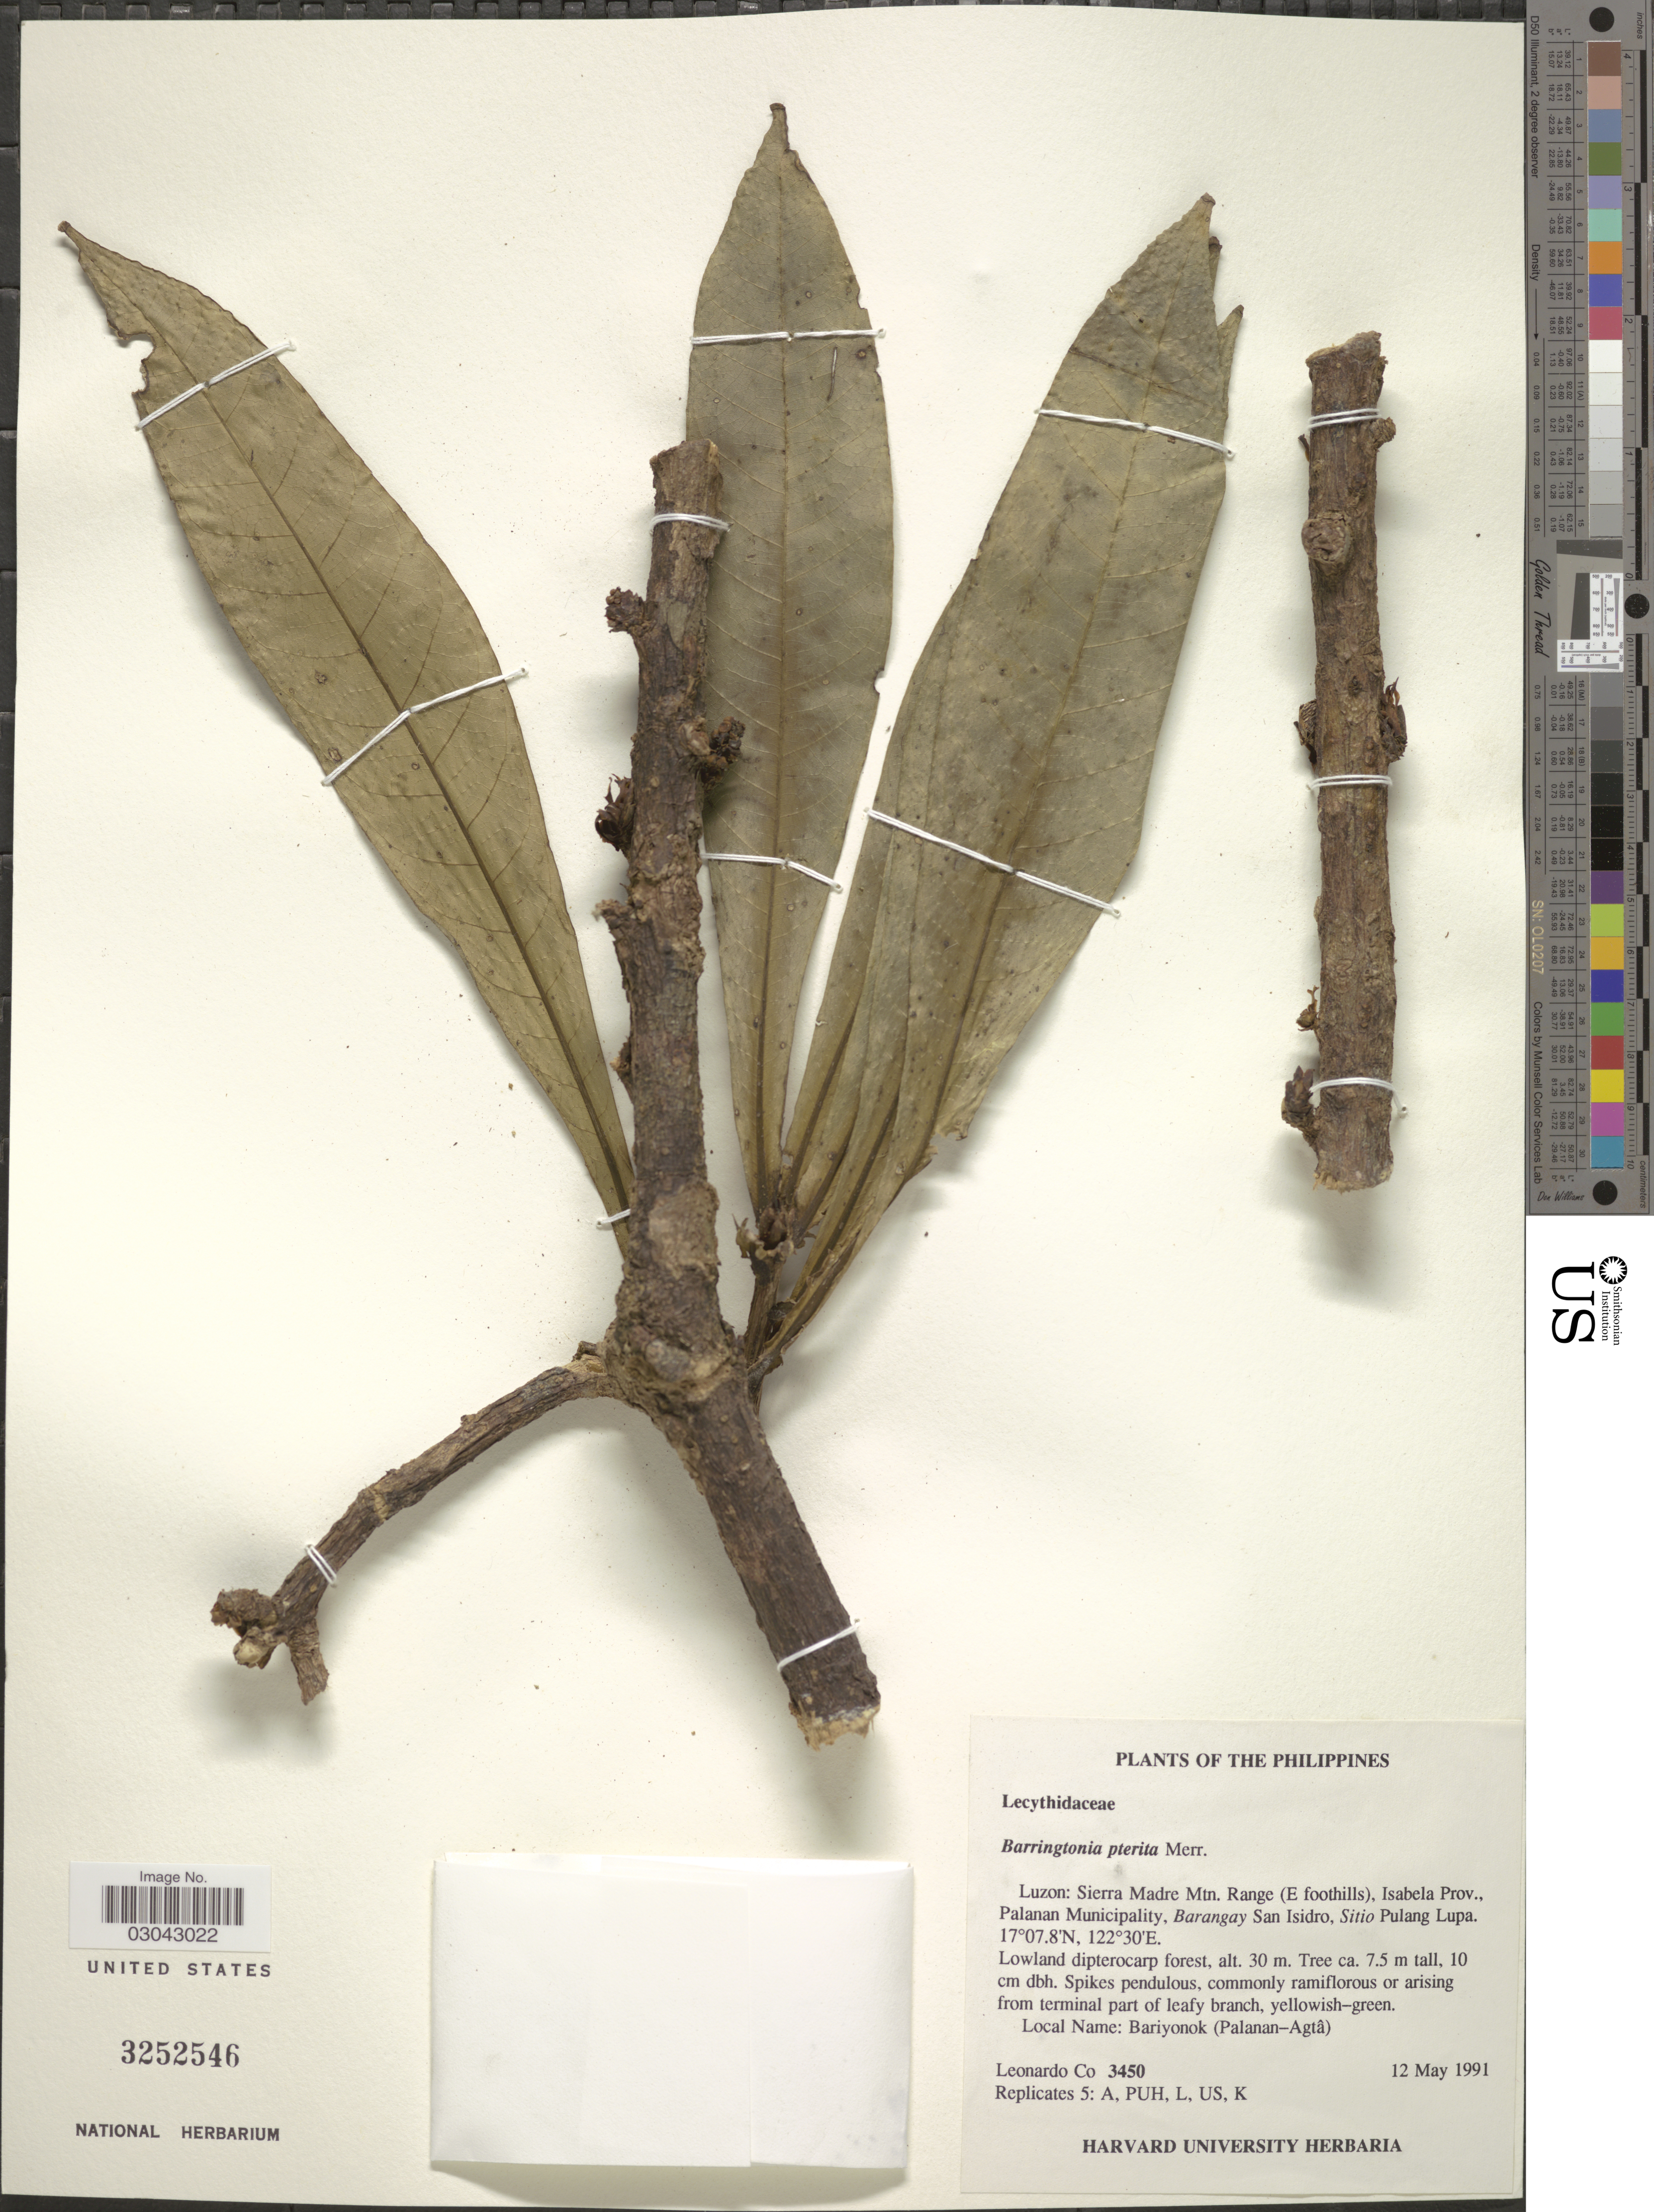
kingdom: Plantae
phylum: Tracheophyta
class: Magnoliopsida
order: Ericales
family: Lecythidaceae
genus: Barringtonia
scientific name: Barringtonia pterita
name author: Merr.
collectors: L. Co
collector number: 3450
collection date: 1991-05-12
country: Philippines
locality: Luzon: Sierra Madre Mtn. Range (E foothills), Isabela Prov., Palanan Municipality, Barangay San Isidro, Sitio Pulang Lupa.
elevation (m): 30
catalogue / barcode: US 3252546